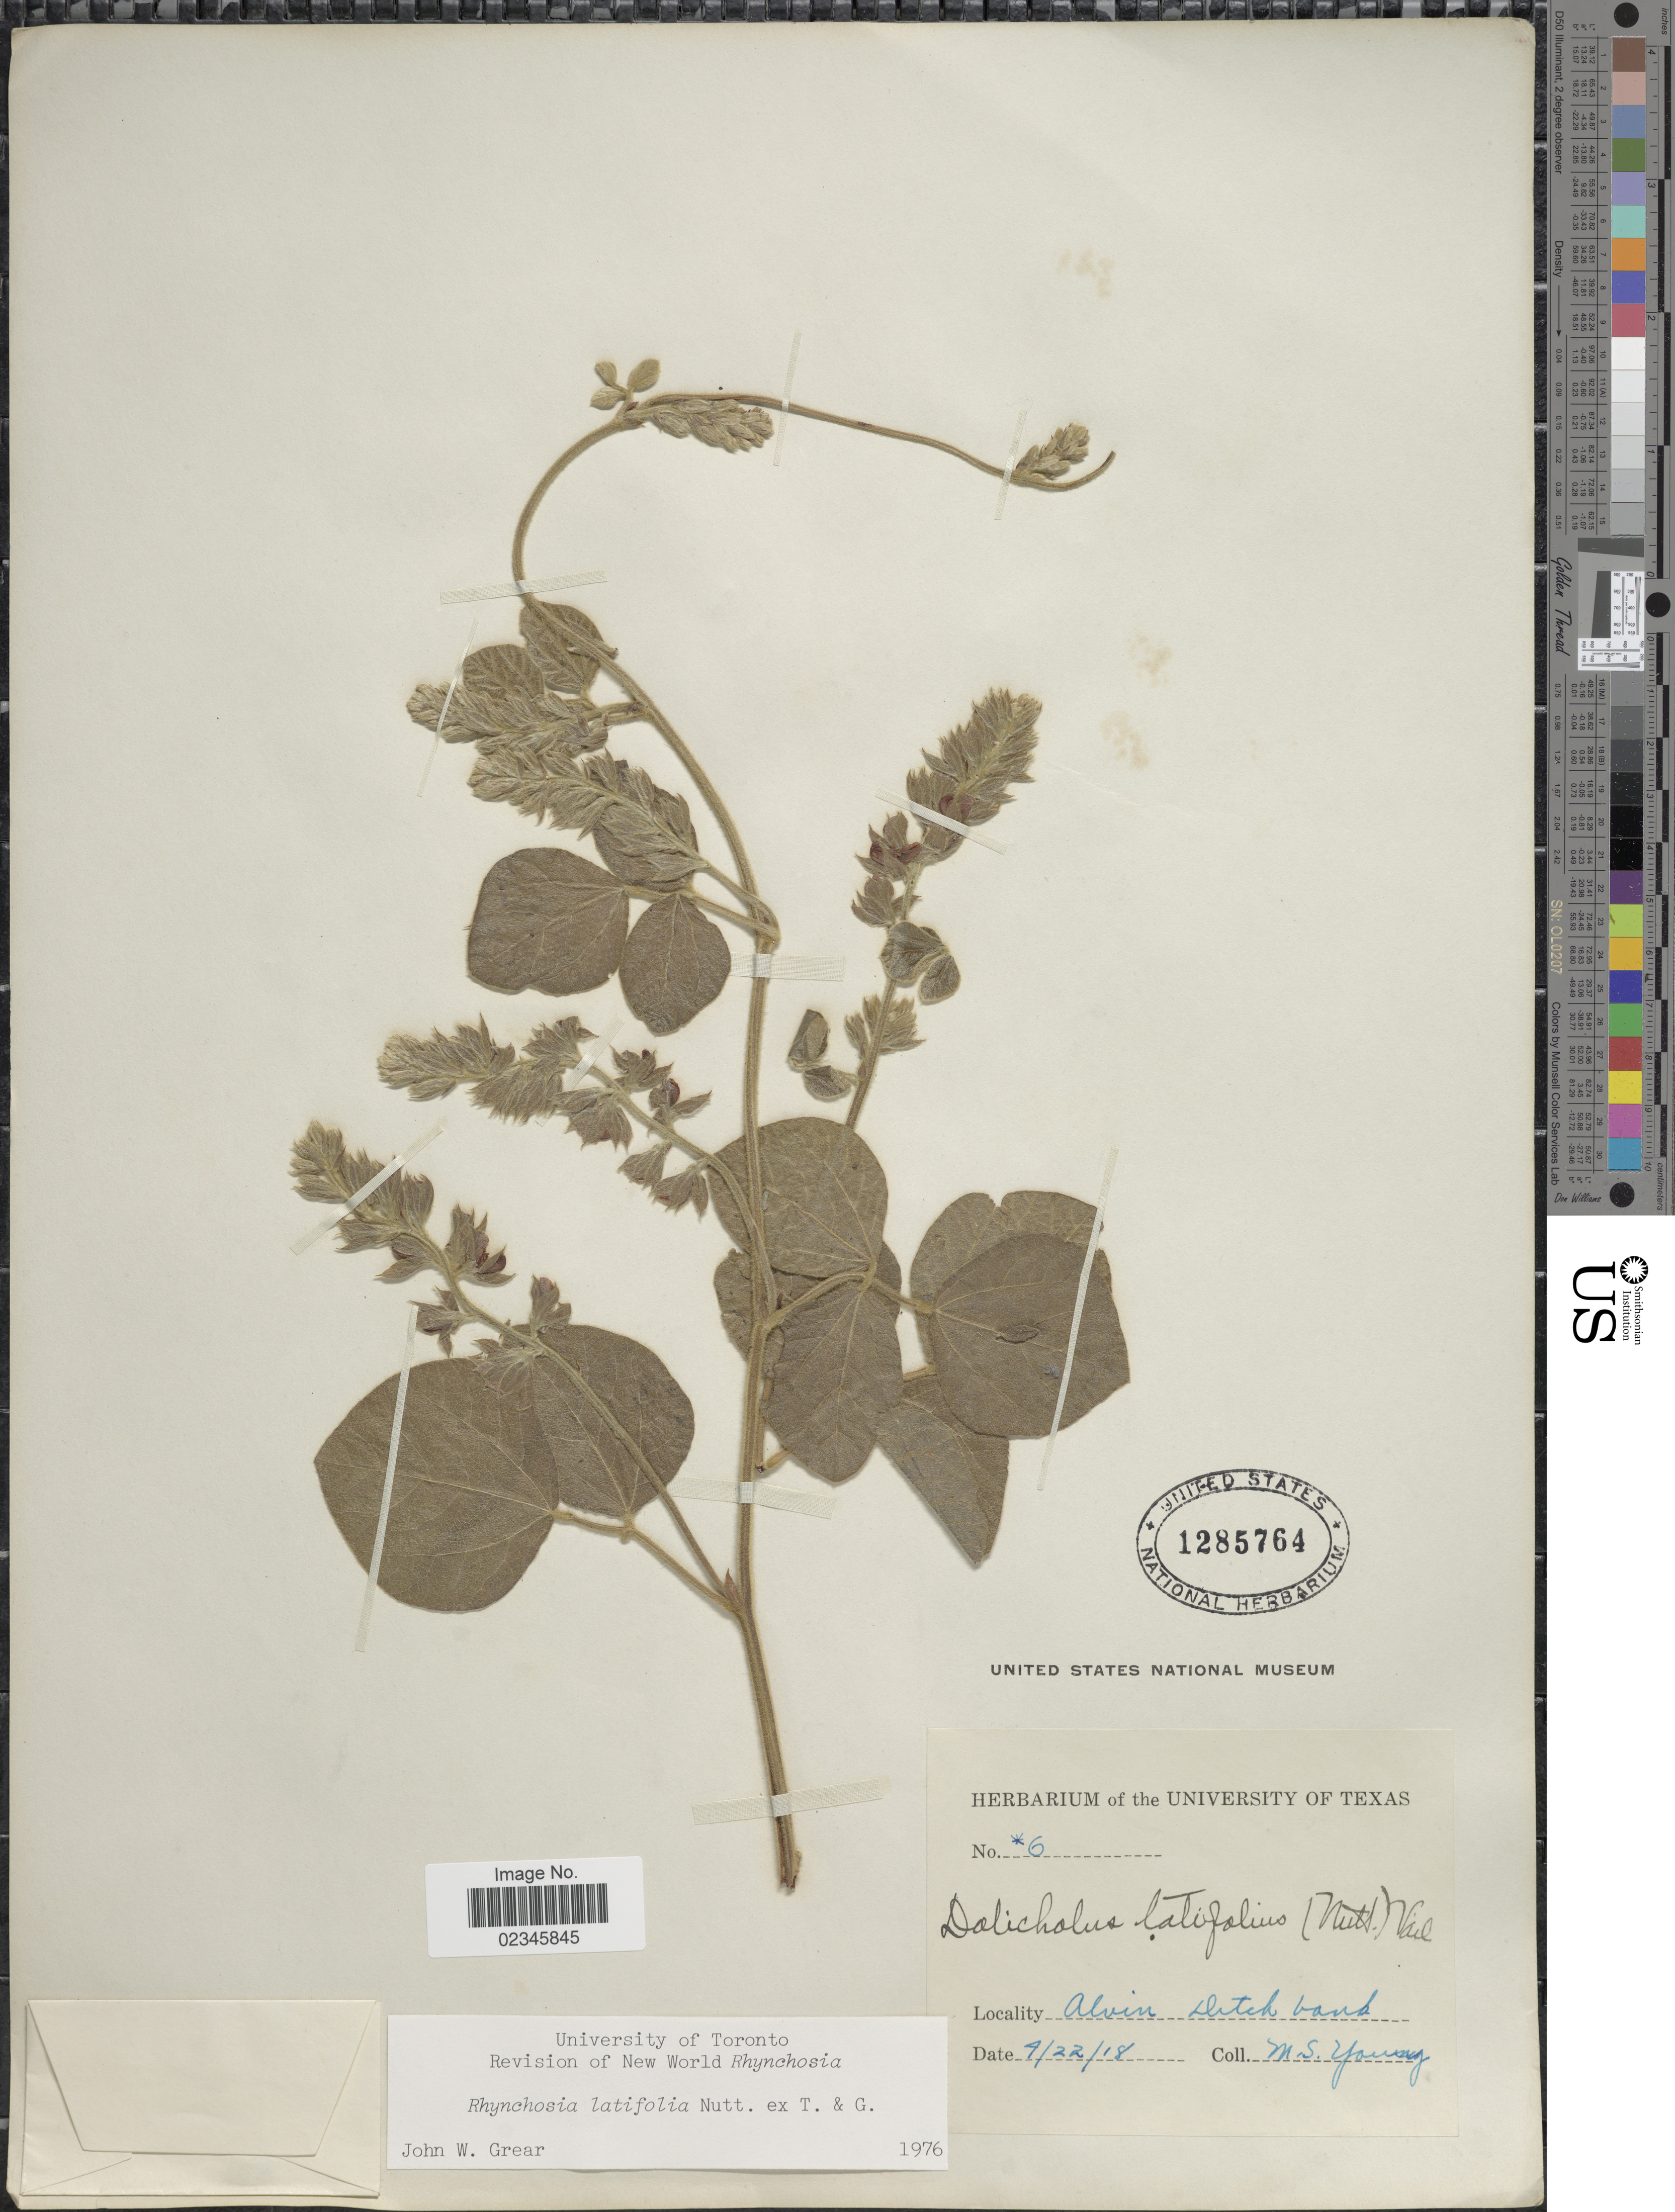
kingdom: Plantae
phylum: Tracheophyta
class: Magnoliopsida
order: Fabales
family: Fabaceae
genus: Rhynchosia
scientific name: Rhynchosia latifolia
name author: Nutt. ex Torr. & A. Gray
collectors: M. Young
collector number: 6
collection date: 1918-04-22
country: United States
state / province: Texas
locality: Alvin Ditch bank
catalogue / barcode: US 1285764